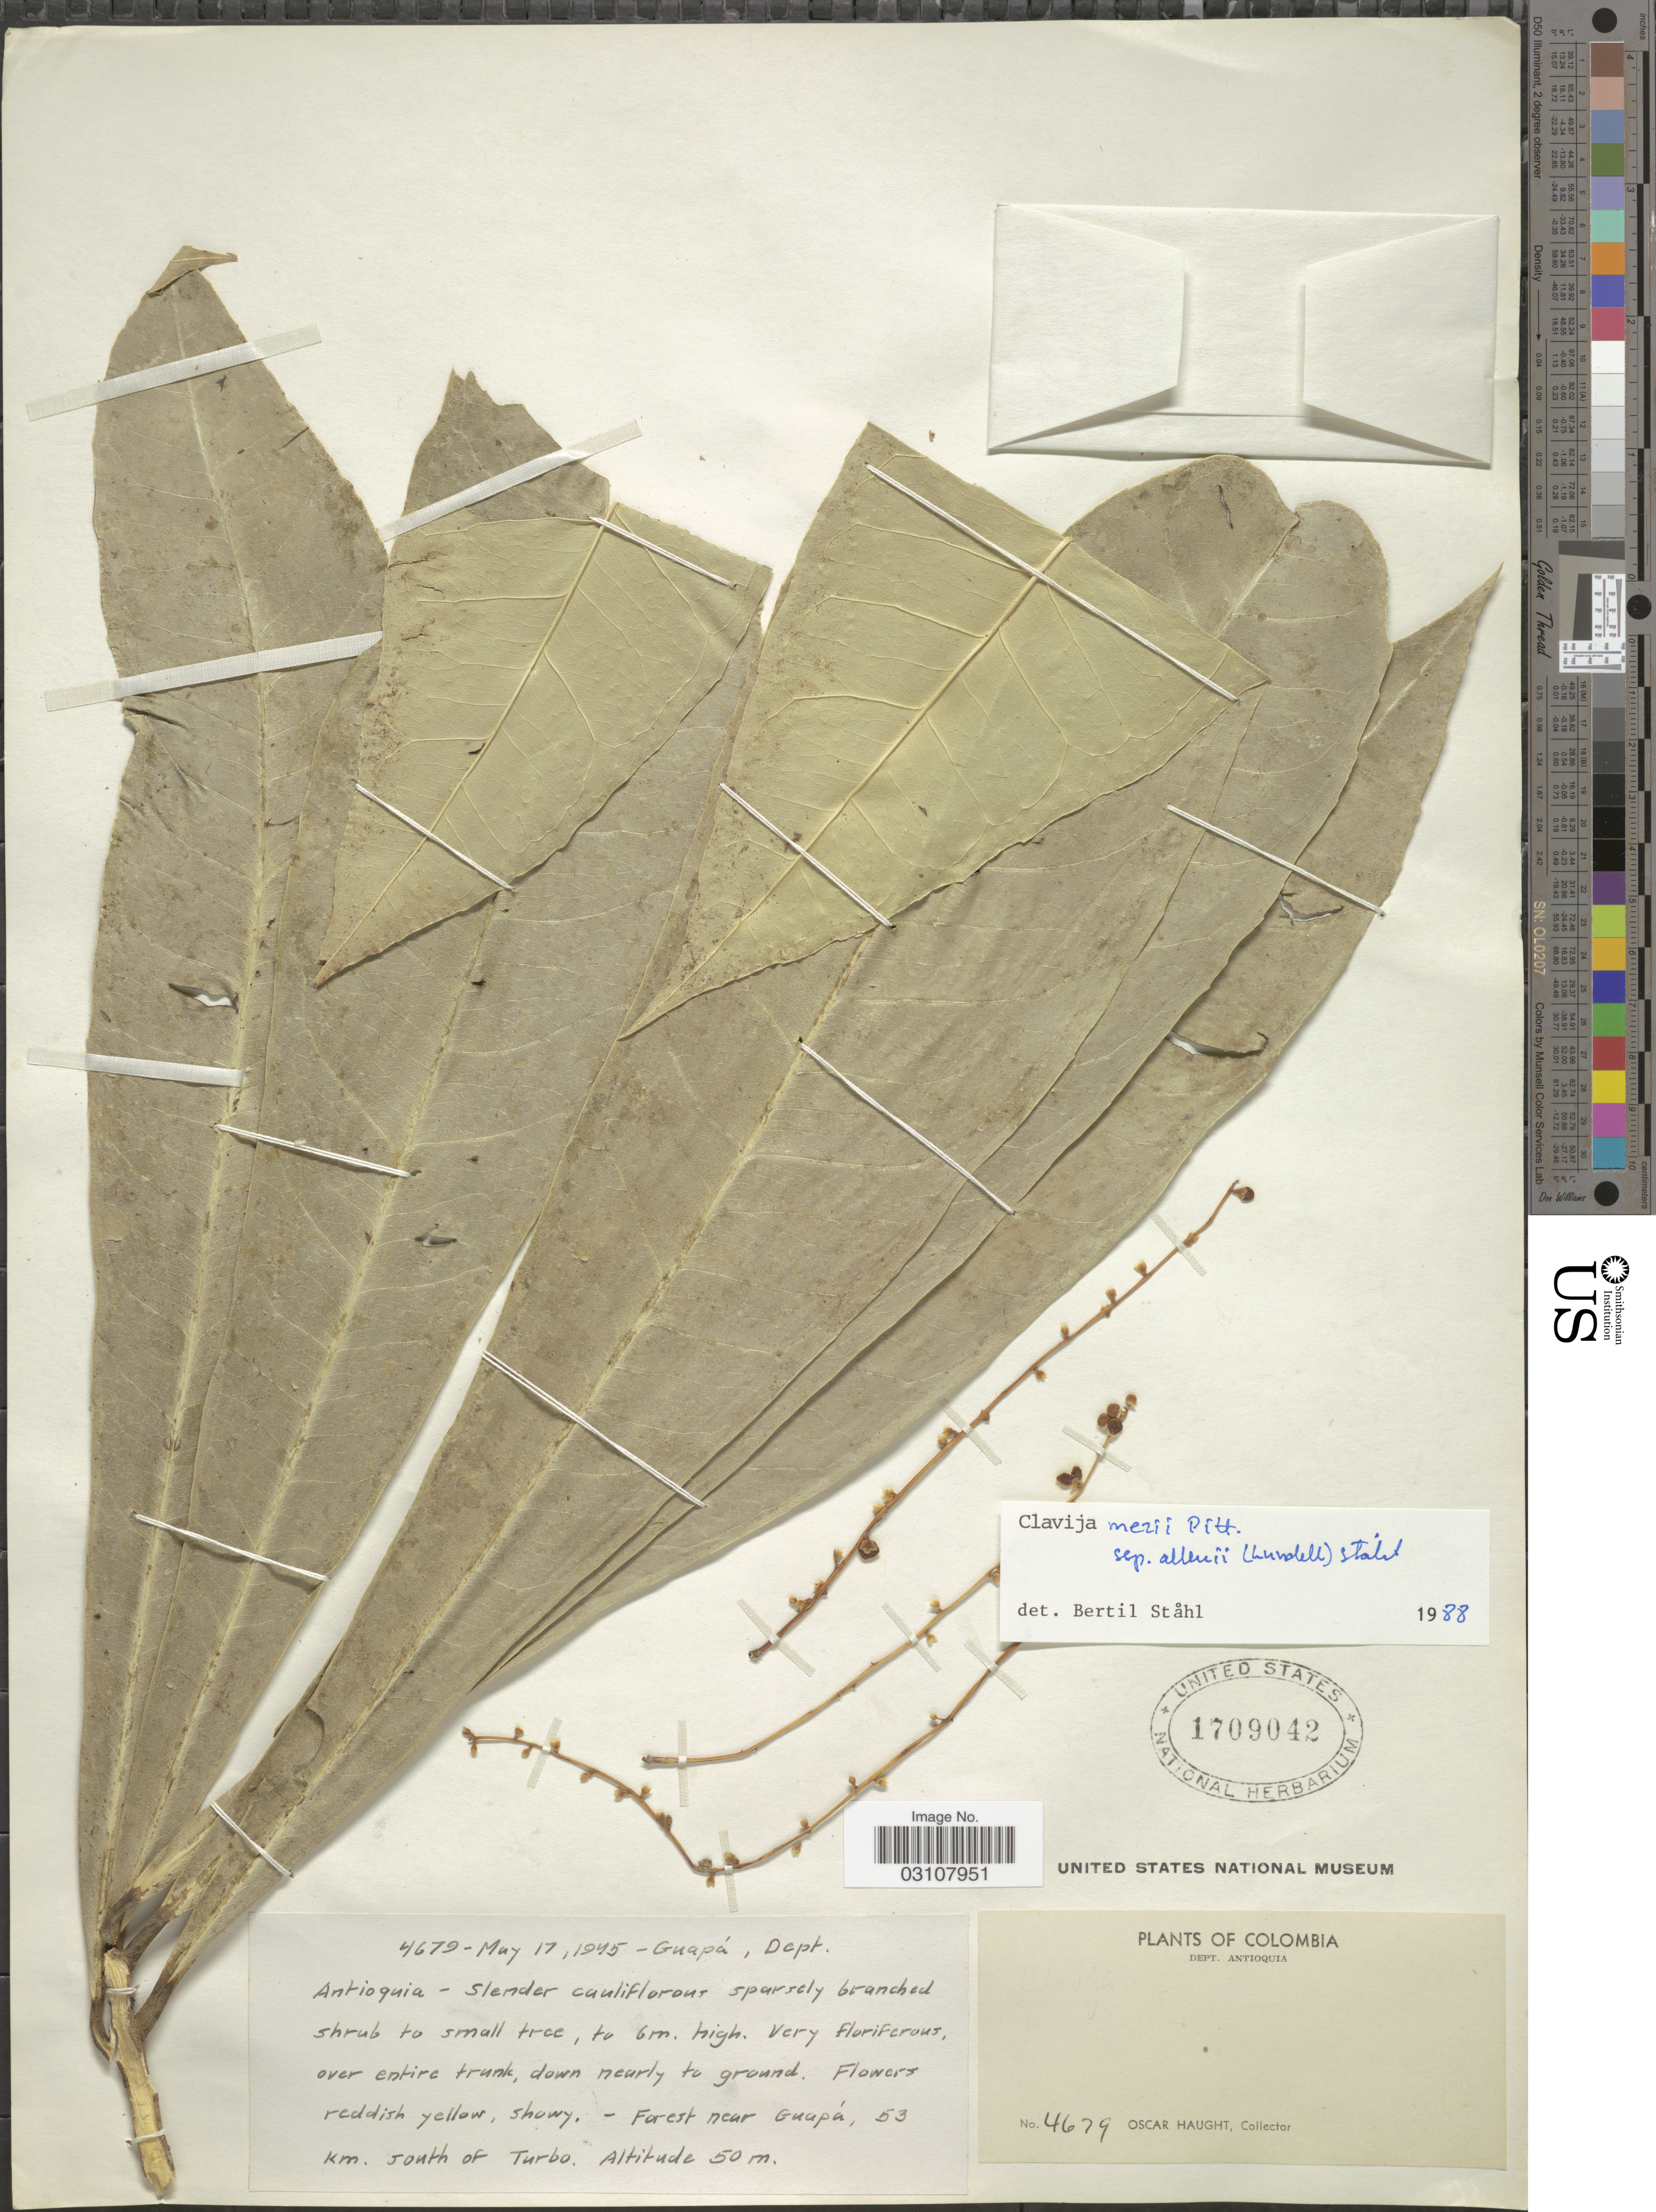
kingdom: Plantae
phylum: Tracheophyta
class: Magnoliopsida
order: Ericales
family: Primulaceae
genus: Clavija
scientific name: Clavija mezii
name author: Pittier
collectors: O. L. Haught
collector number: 4679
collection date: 1945-05-17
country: Colombia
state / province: Antioquia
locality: Forest near Guapá, 53 km. south of Turbo. Dept. Antioquia.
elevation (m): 50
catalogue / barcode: US 1709042